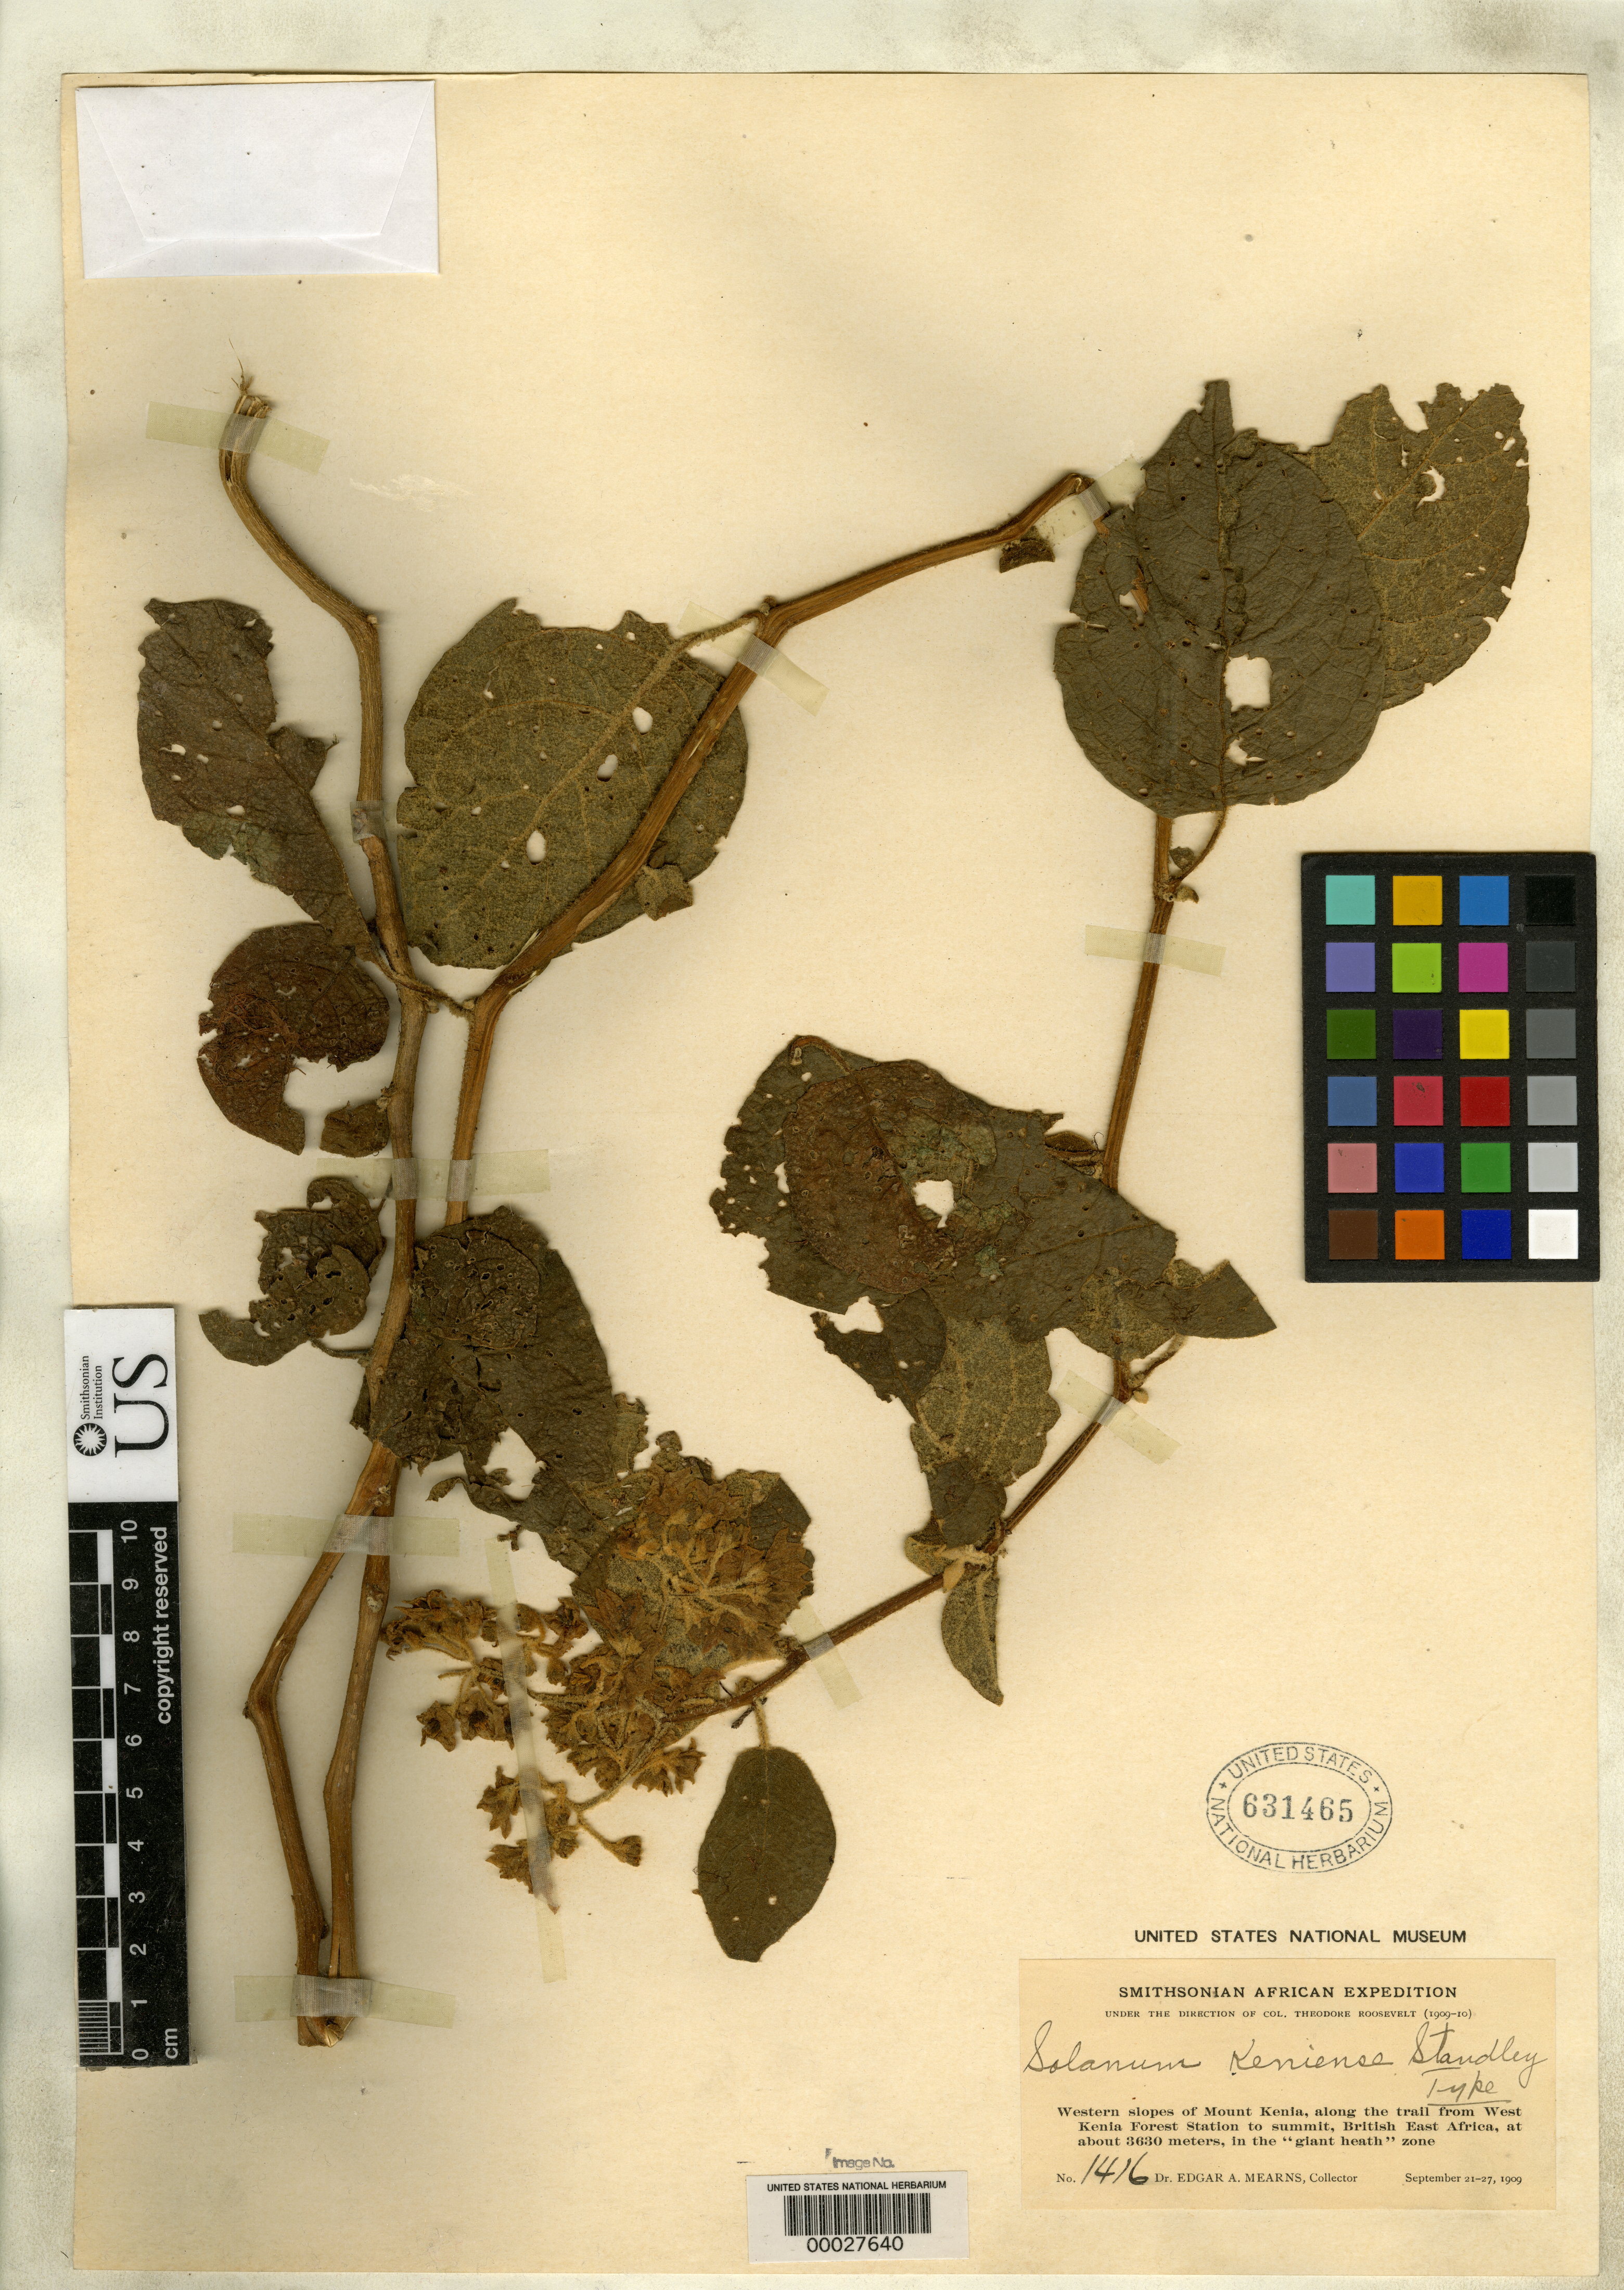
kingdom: Plantae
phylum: Tracheophyta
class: Magnoliopsida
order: Solanales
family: Solanaceae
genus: Solanum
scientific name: Solanum keniense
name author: Standl.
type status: Type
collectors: E. A. Mearns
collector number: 1416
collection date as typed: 21 Sep 1909 to 27 Sep 1909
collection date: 1909-09-21/1909-09-27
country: Kenya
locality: Mt. Kenia.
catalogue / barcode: US 631465